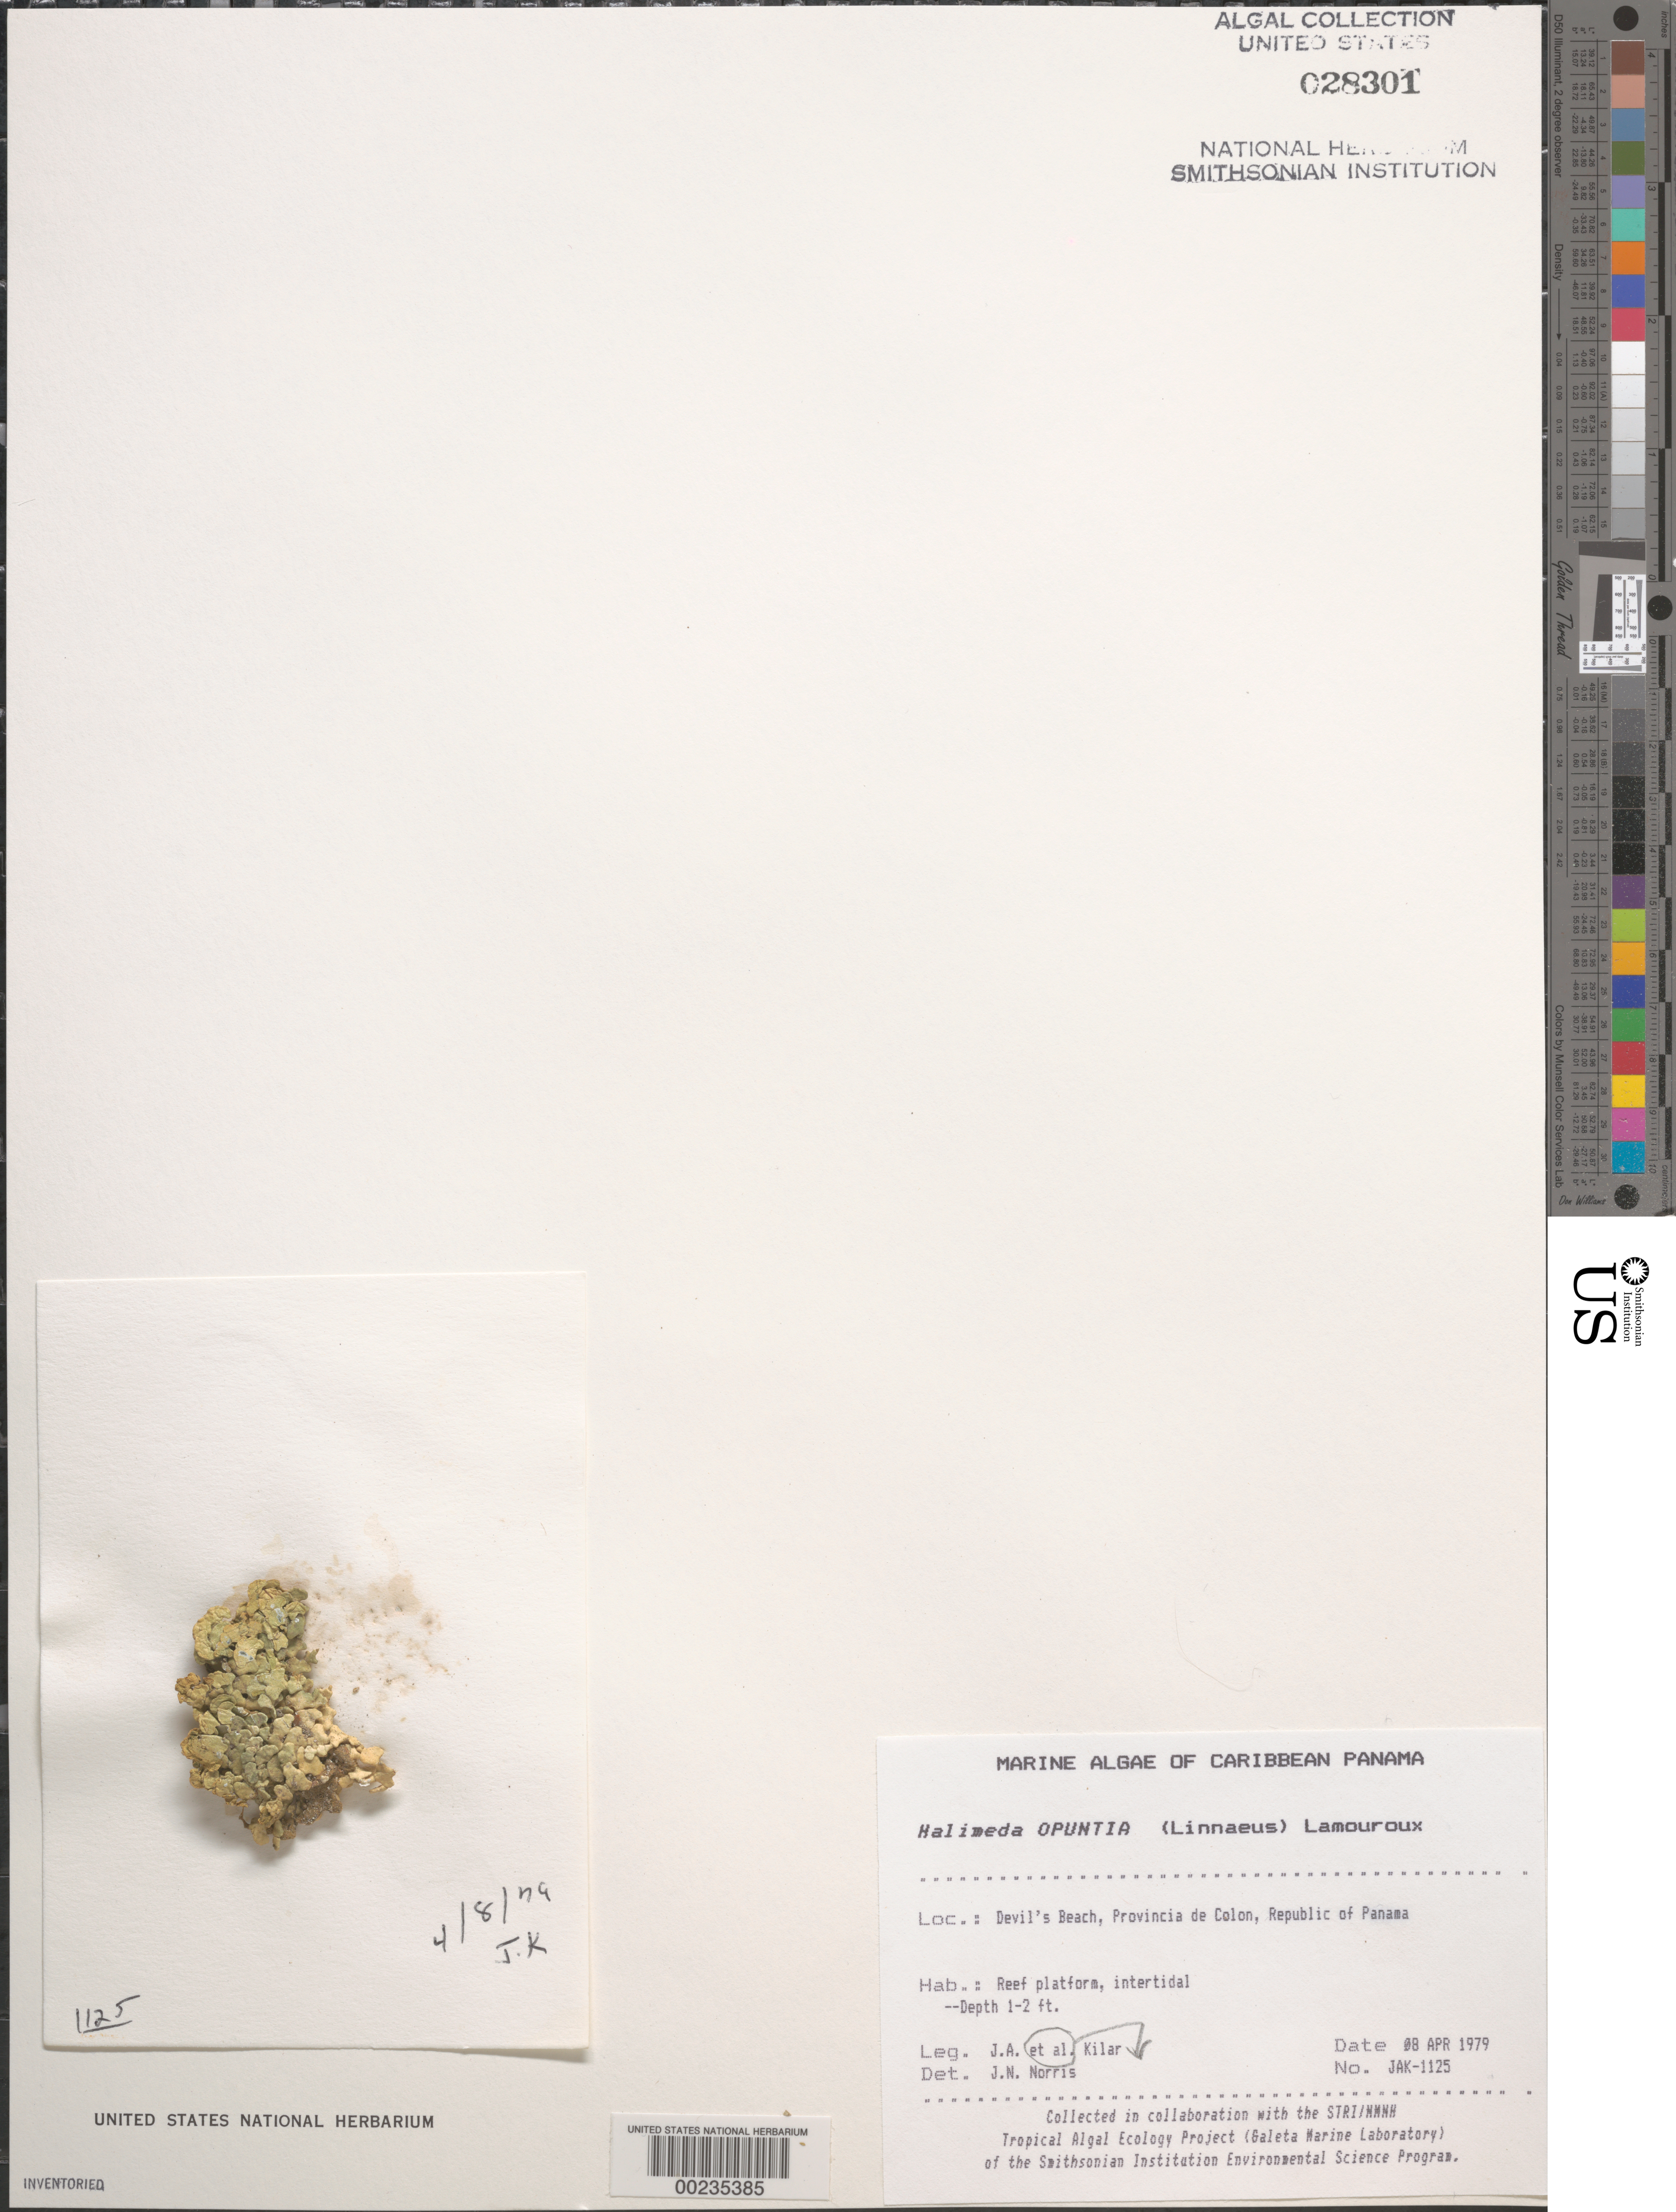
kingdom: Plantae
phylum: Chlorophyta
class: Ulvophyceae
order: Bryopsidales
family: Halimedaceae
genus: Halimeda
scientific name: Halimeda opuntia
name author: (L.) J.V.Lamouroux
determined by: Norris, James N.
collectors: J. A. Kilar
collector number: JAK-1125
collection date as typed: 08 Apr 1979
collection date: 1979-04-08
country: Panama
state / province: Colón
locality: Devil's Beach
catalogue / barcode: US 28301